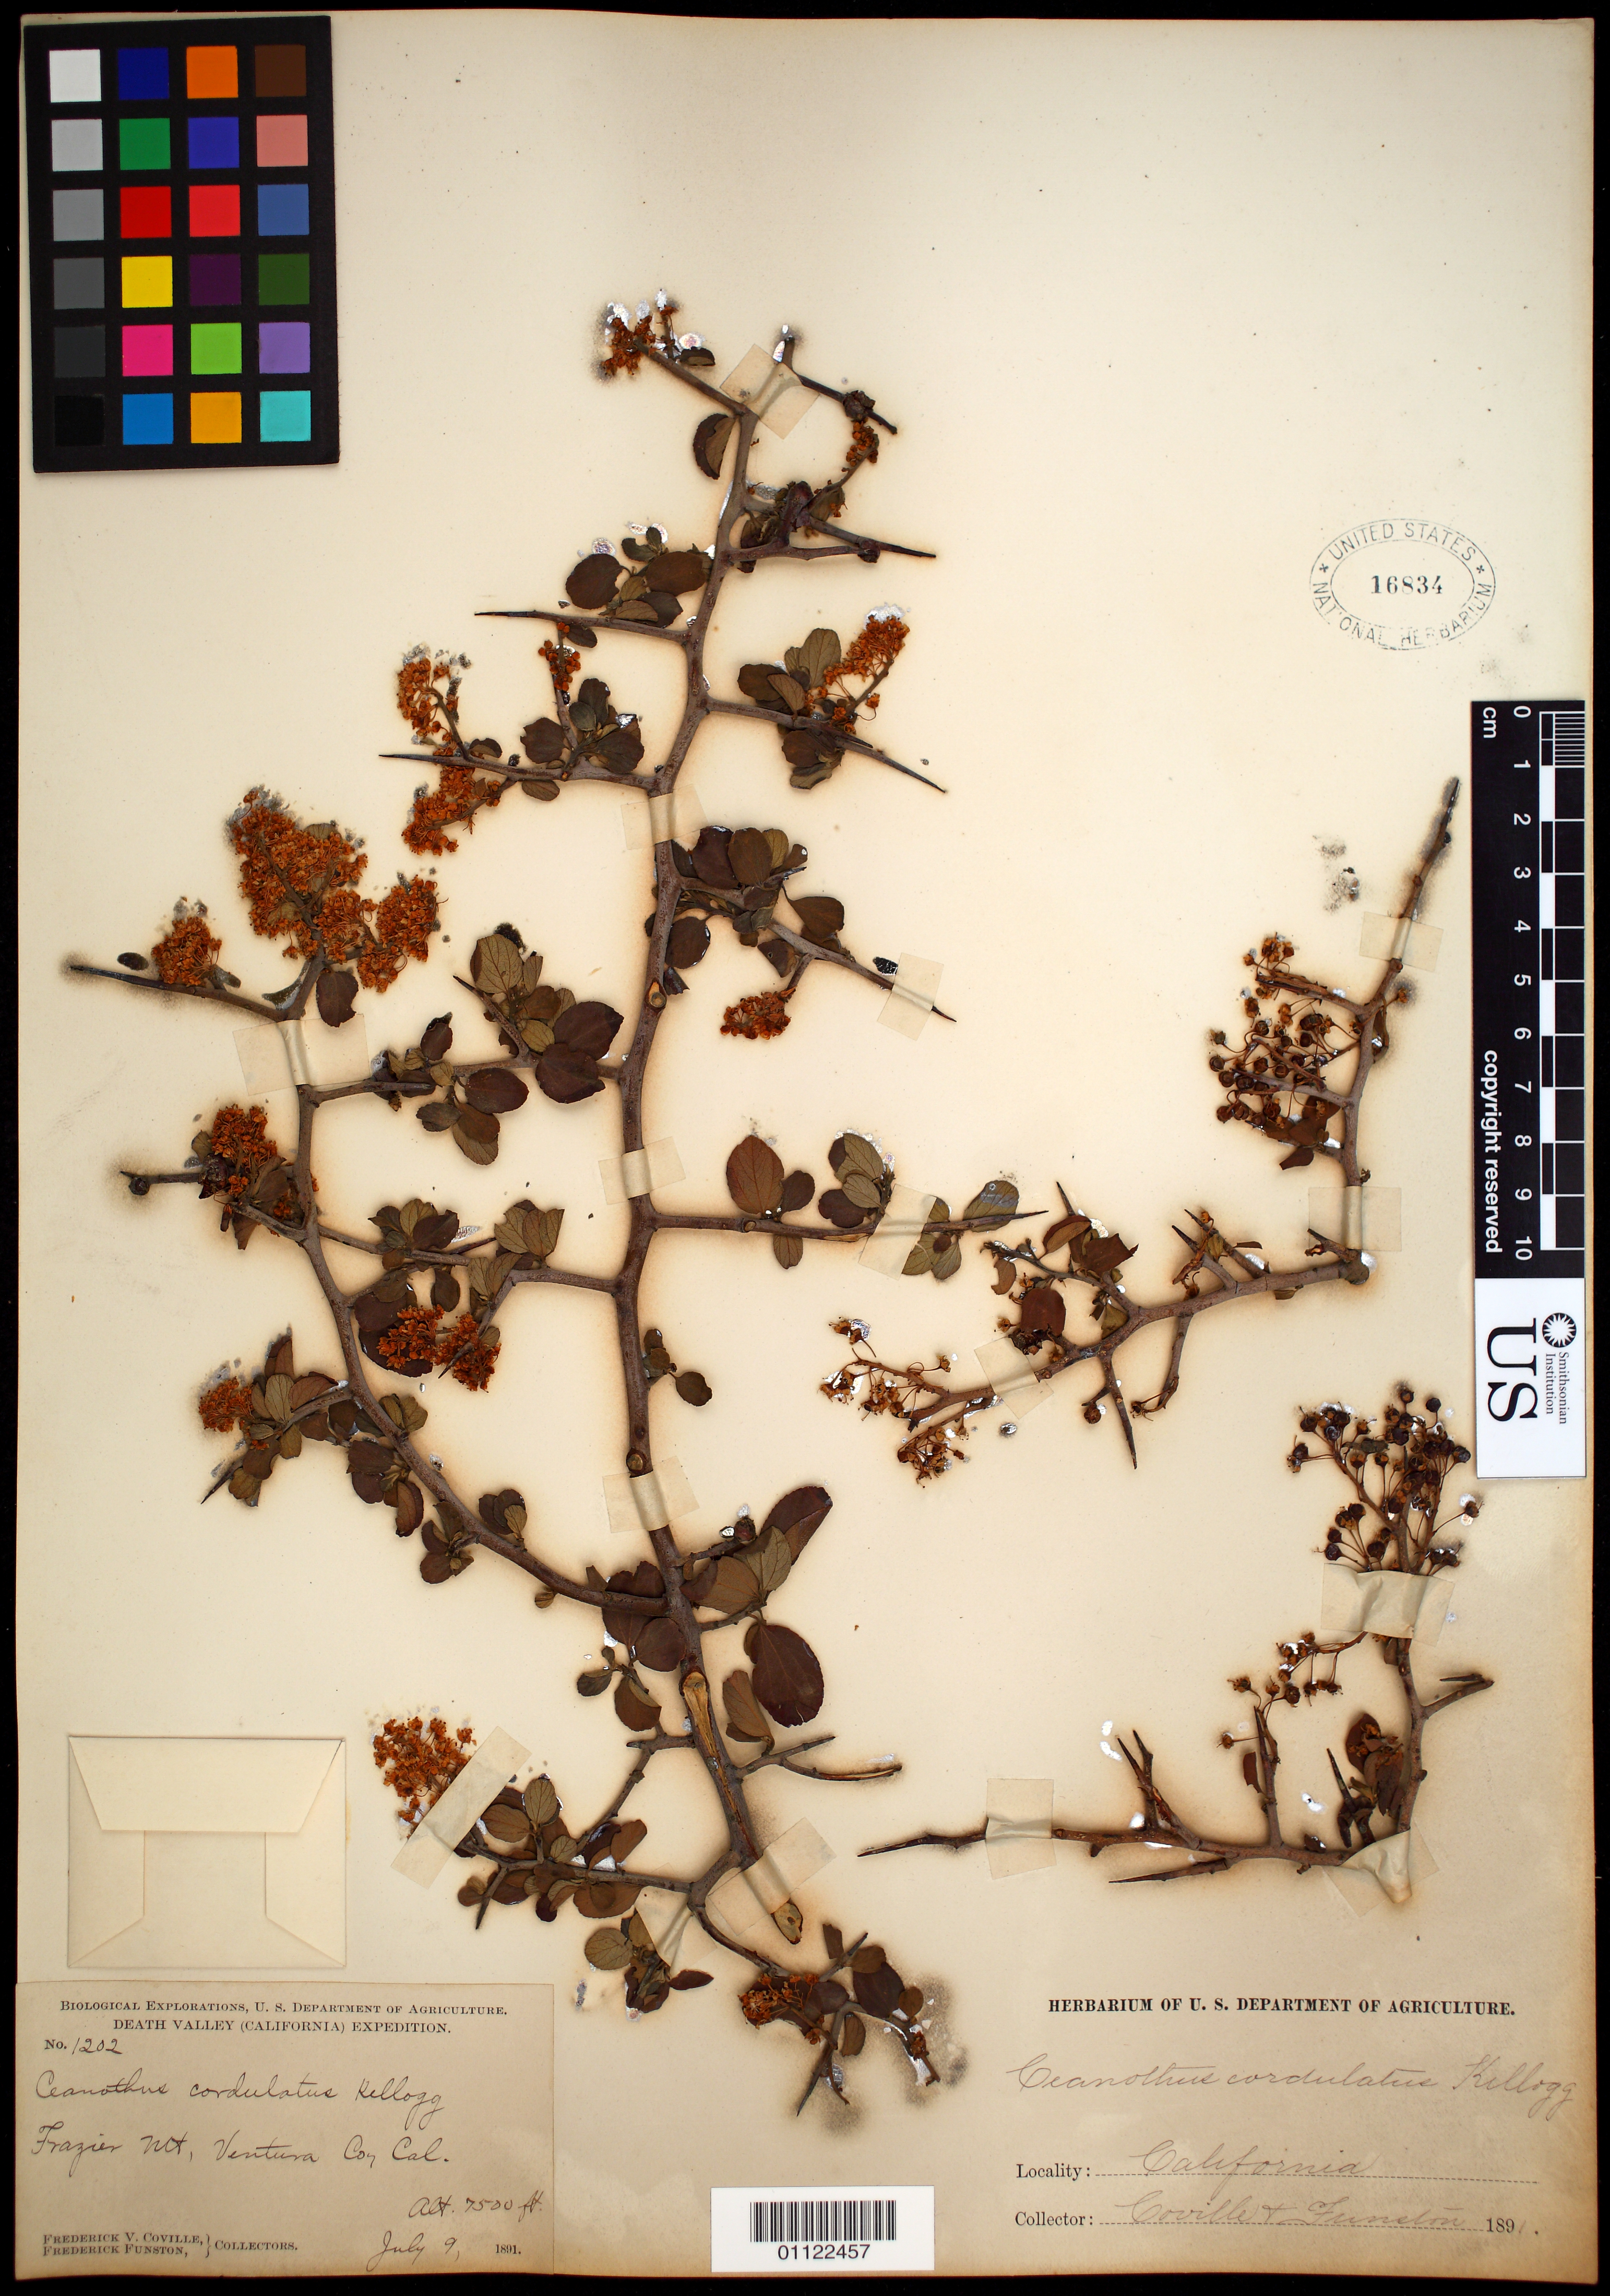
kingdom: Plantae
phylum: Tracheophyta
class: Magnoliopsida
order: Rosales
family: Rhamnaceae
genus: Ceanothus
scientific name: Ceanothus cordulatus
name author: Kellogg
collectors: F. V. Coville & F. Funston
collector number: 1202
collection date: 1891-07-09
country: United States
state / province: California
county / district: Ventura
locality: Frazier Mountain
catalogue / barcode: US 16834